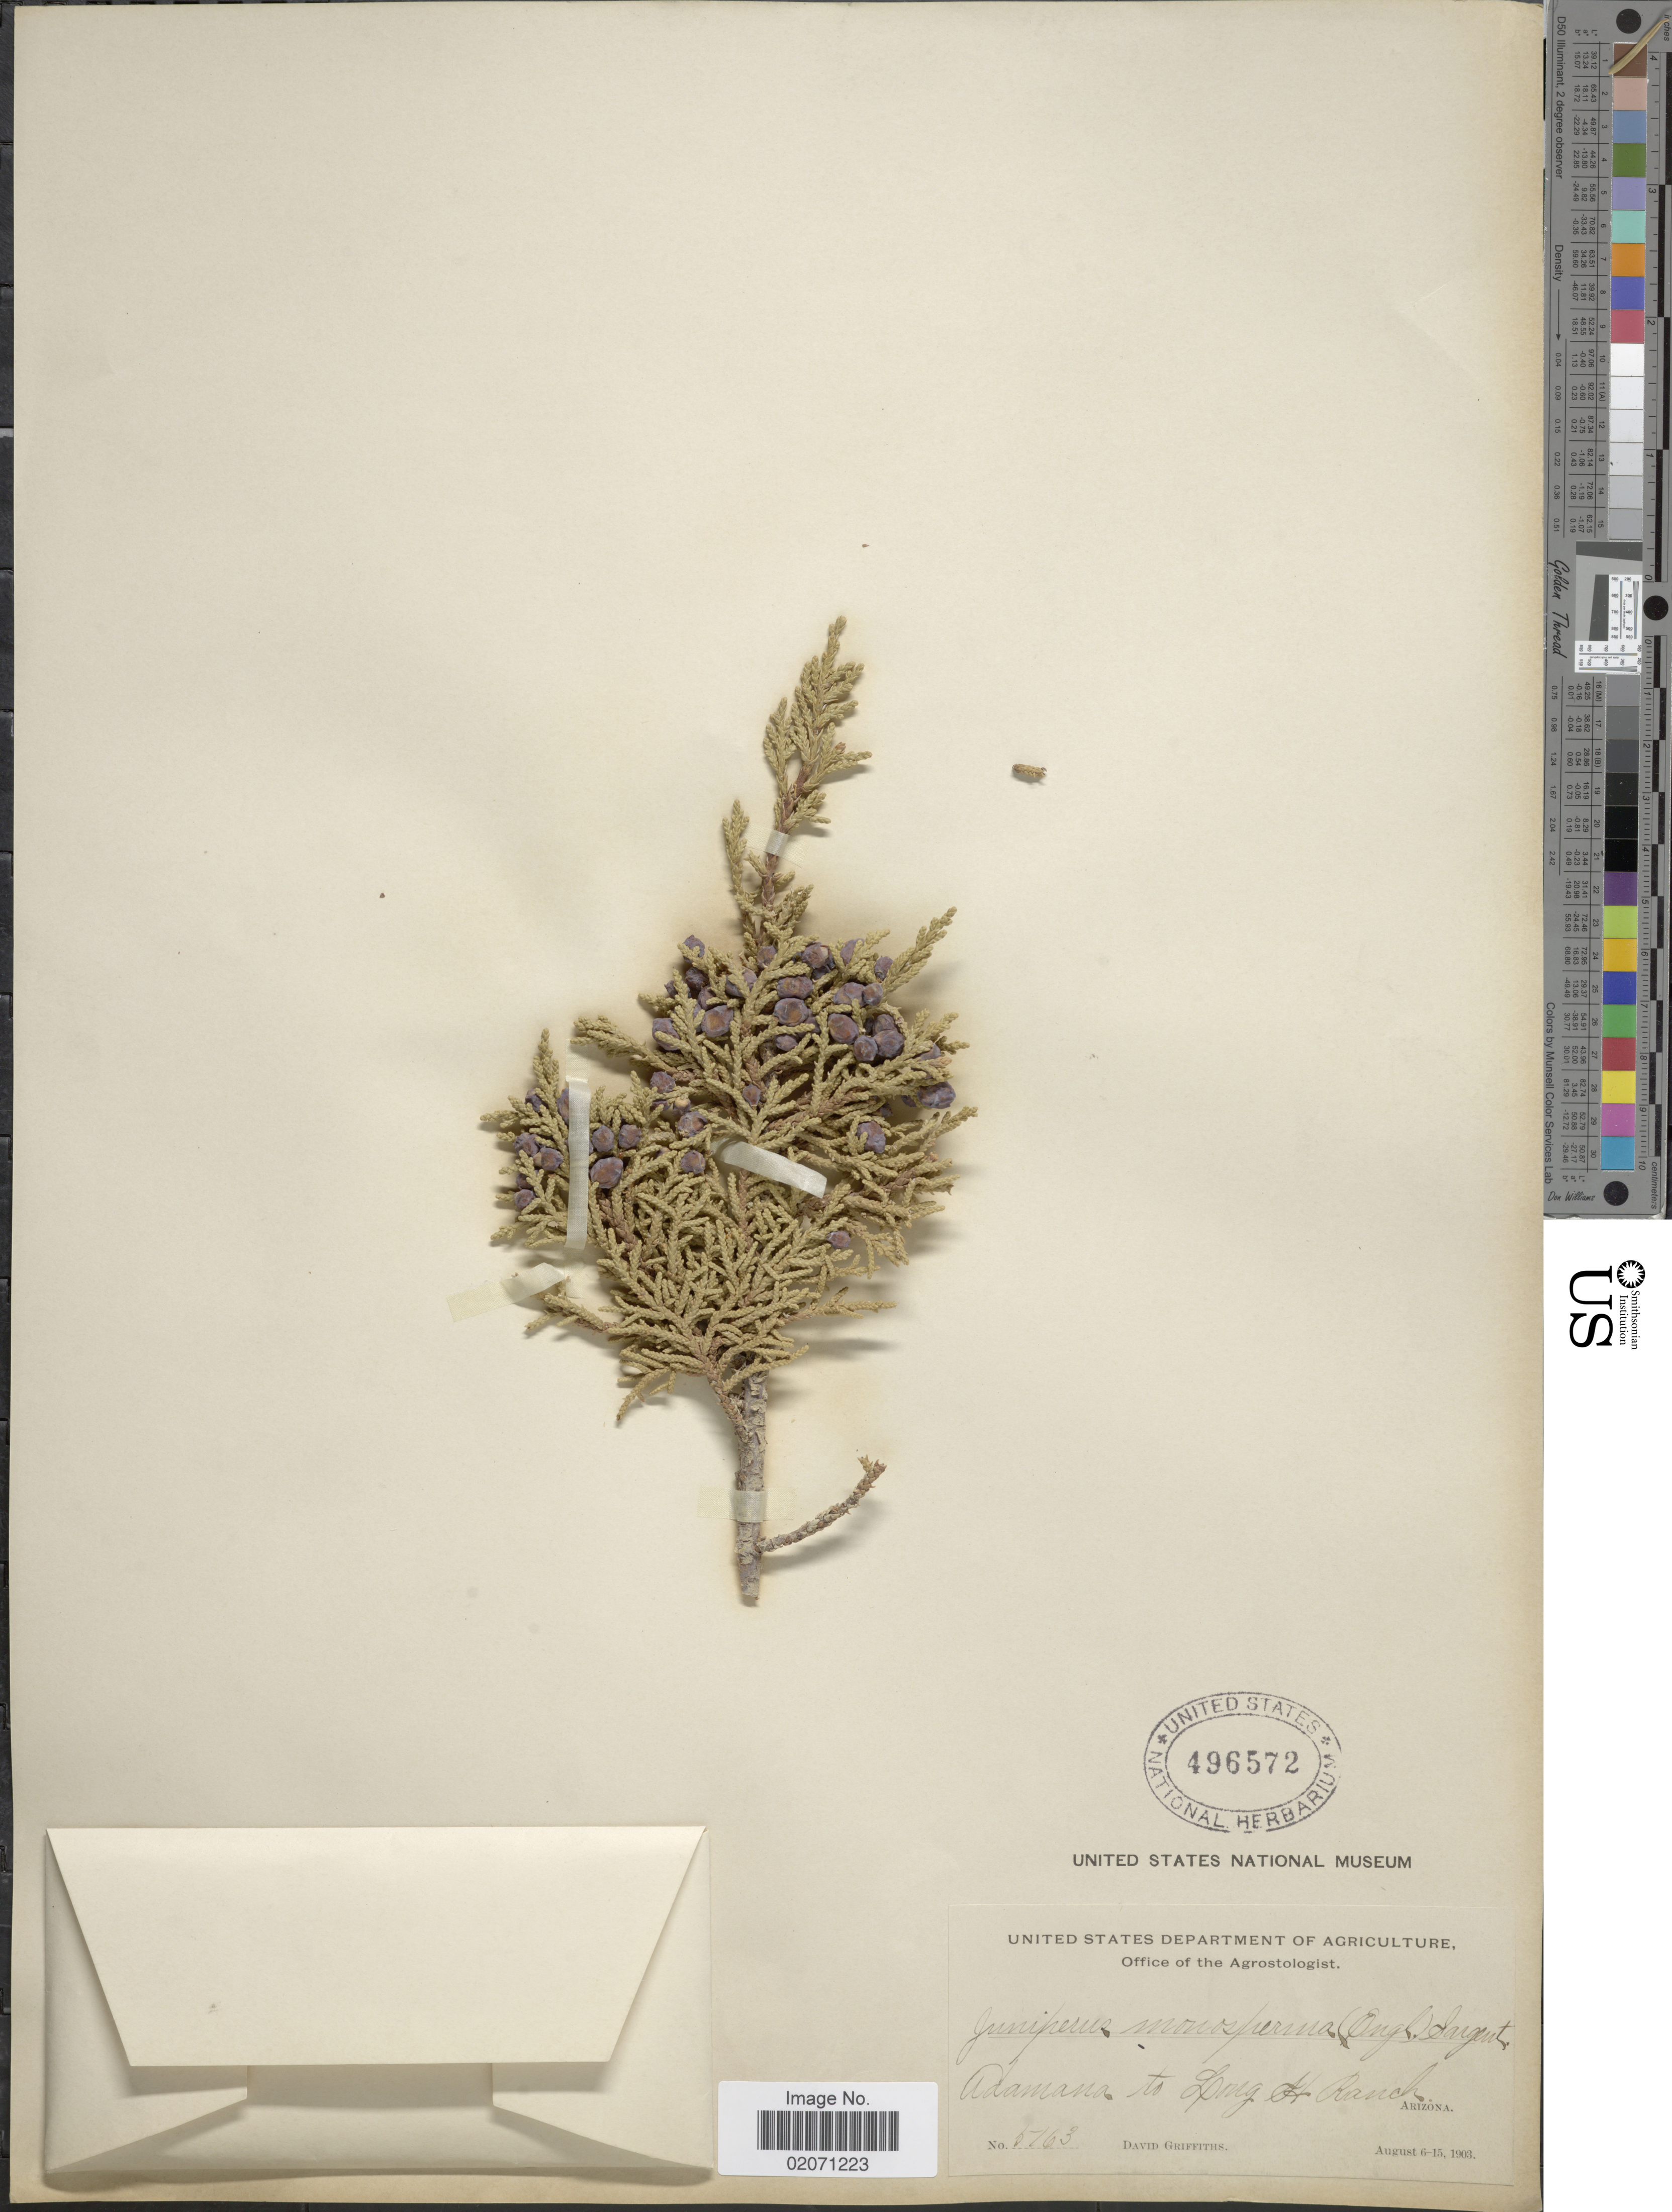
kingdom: Plantae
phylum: Tracheophyta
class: Pinopsida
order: Pinales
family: Cupressaceae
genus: Juniperus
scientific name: Juniperus monosperma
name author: (Engelm.) Sarg.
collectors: D. Griffiths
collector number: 6763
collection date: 1903-08-06/1903-08-15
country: United States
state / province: Arizona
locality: Adamana to Long H Ranch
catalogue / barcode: US 496572